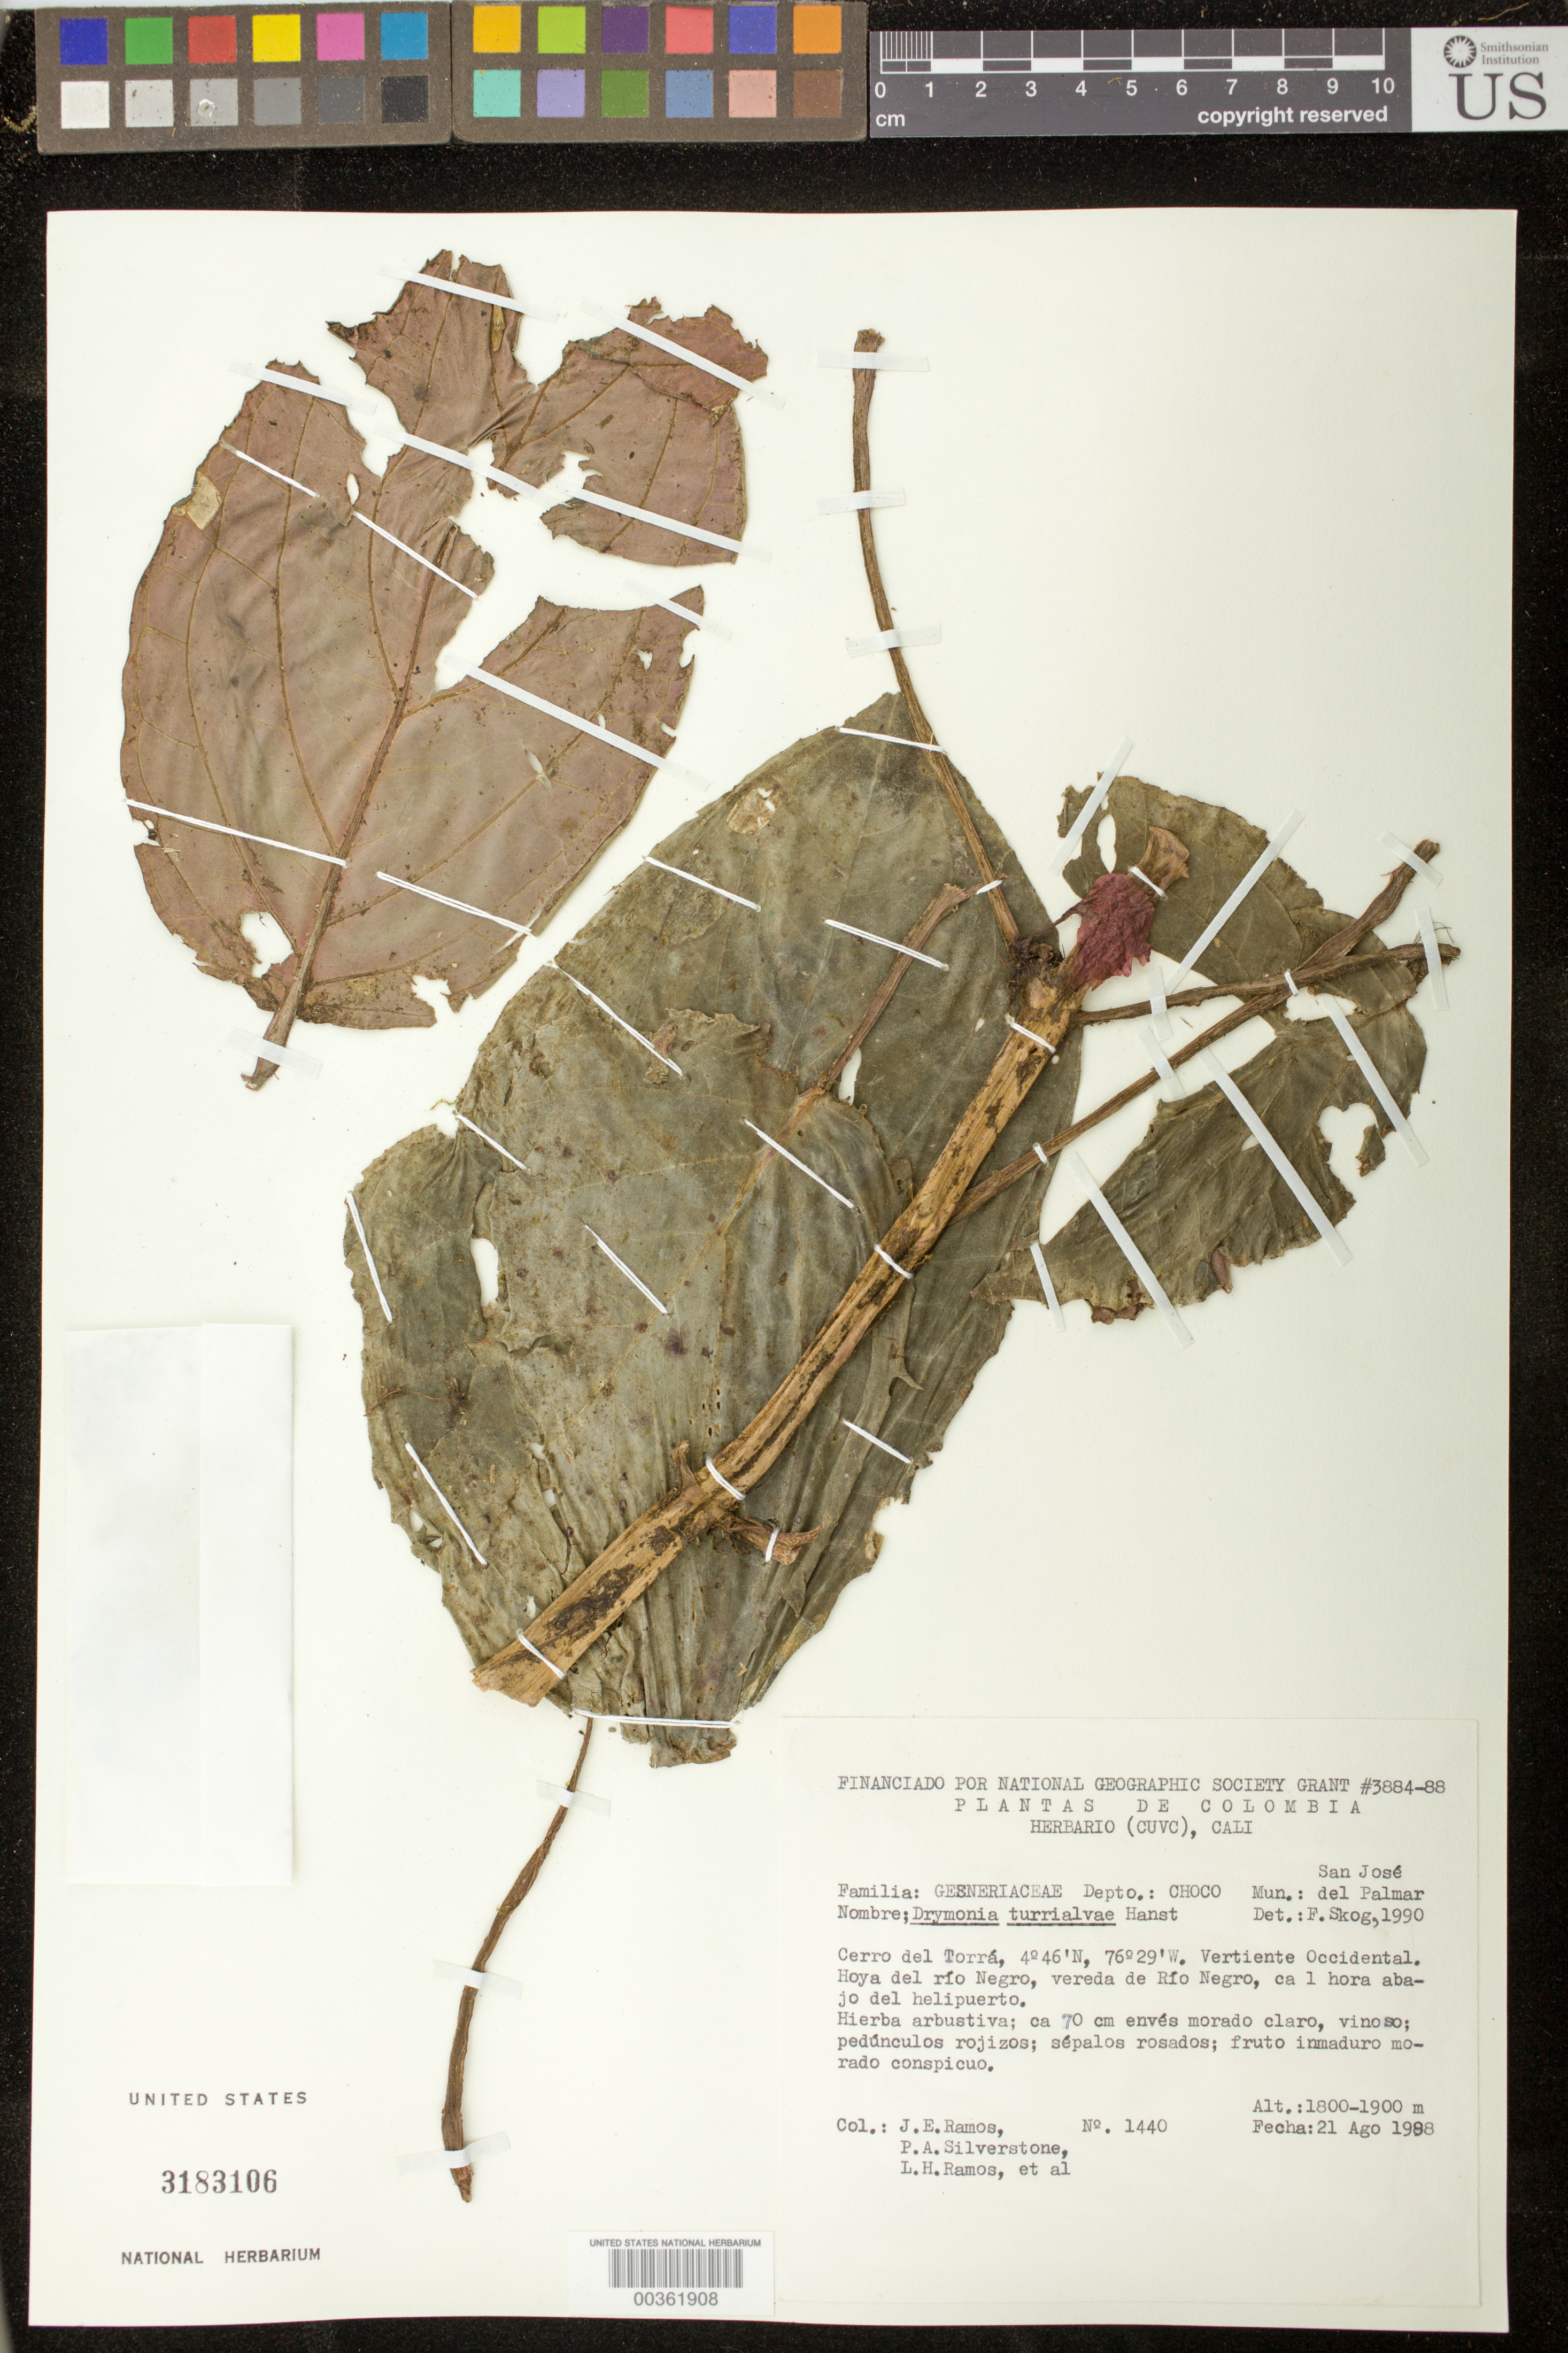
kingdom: Plantae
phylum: Tracheophyta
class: Magnoliopsida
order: Lamiales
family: Gesneriaceae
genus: Drymonia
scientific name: Drymonia turrialvae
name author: Hanst.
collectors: J. E. Ramos, P. A. Silverstone-Sopkin, L. Ramos & et al.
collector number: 1440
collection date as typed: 21 Aug 1988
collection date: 1988-08-21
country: Colombia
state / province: Chocó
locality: Mun. San Jose del Palmar, Cerro del Torra, vertiente occidental, hoya del Rio Negro, vereda de Rio Negro,...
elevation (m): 1800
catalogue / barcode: US 3183106